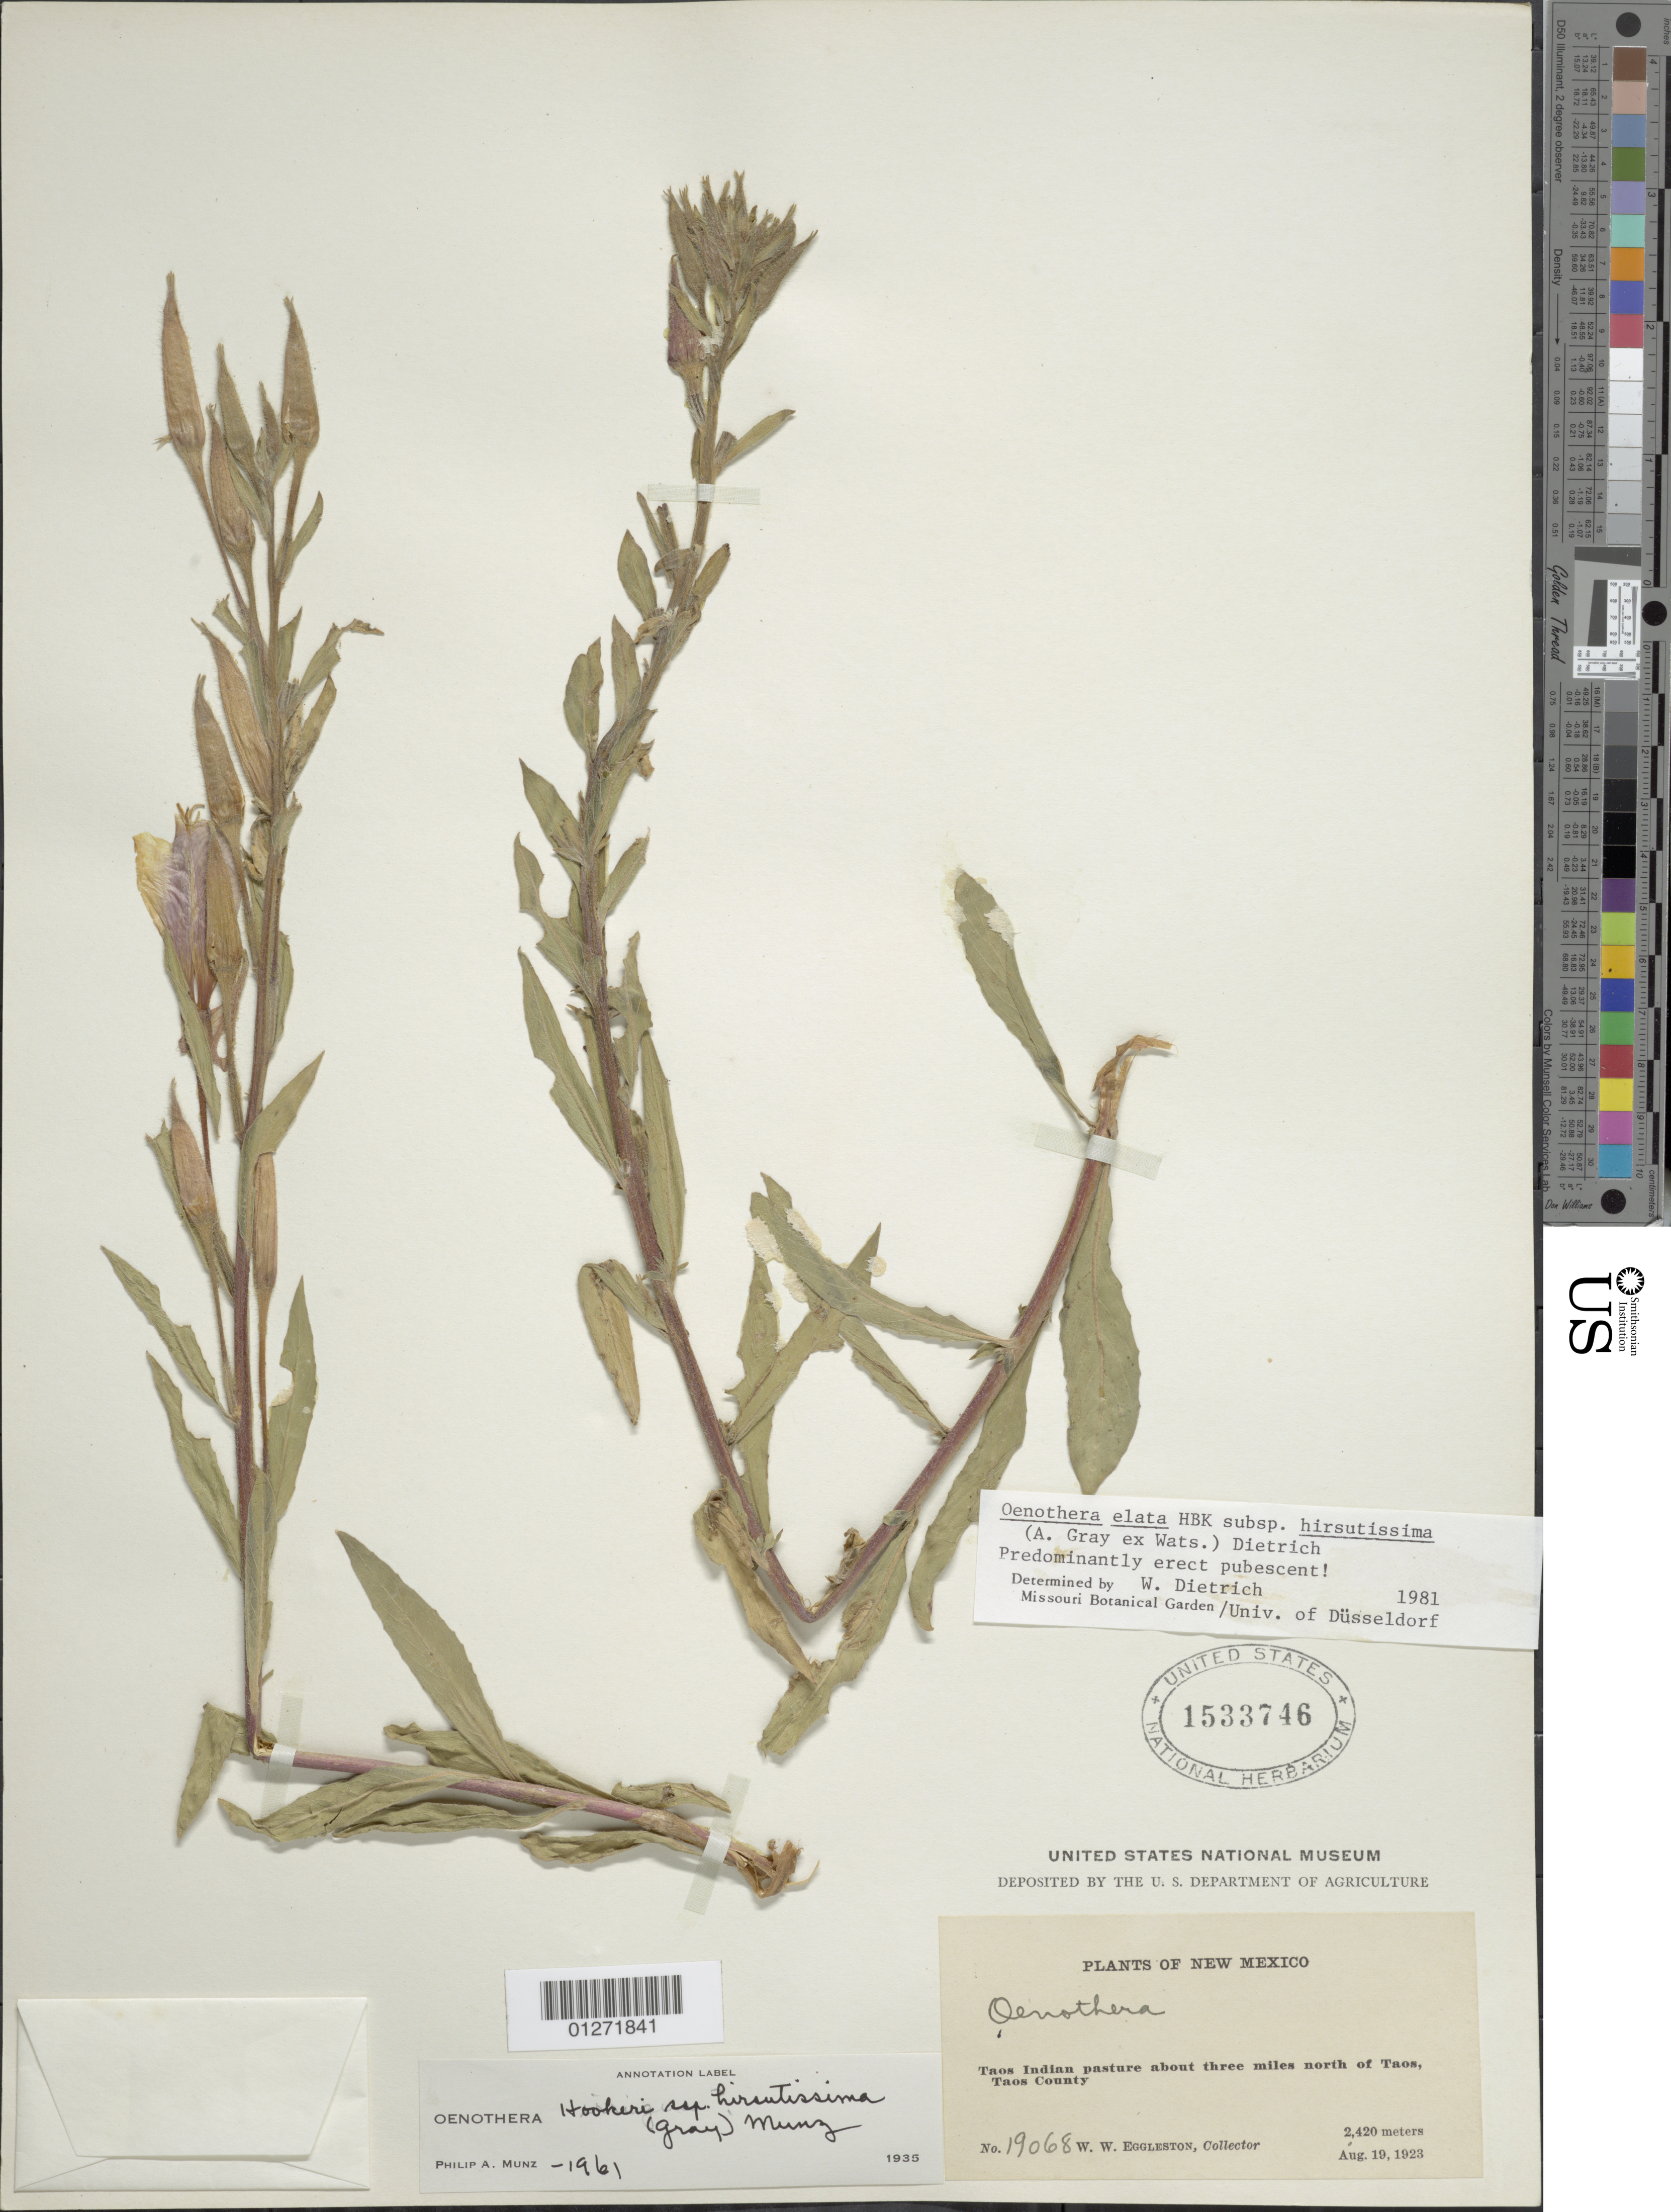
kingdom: Plantae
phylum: Tracheophyta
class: Magnoliopsida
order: Myrtales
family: Onagraceae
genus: Oenothera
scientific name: Oenothera elata subsp. hirsutissima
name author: (A. Gray ex S. Watson) W. Dietr.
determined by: Dietrich, W.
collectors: W. W. Eggleston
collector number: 19068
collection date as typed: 19 Aug 1923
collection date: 1923-08-19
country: United States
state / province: New Mexico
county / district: Taos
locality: Taos Indian pasture about three mi N of Taos.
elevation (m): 2420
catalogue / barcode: US 1533746